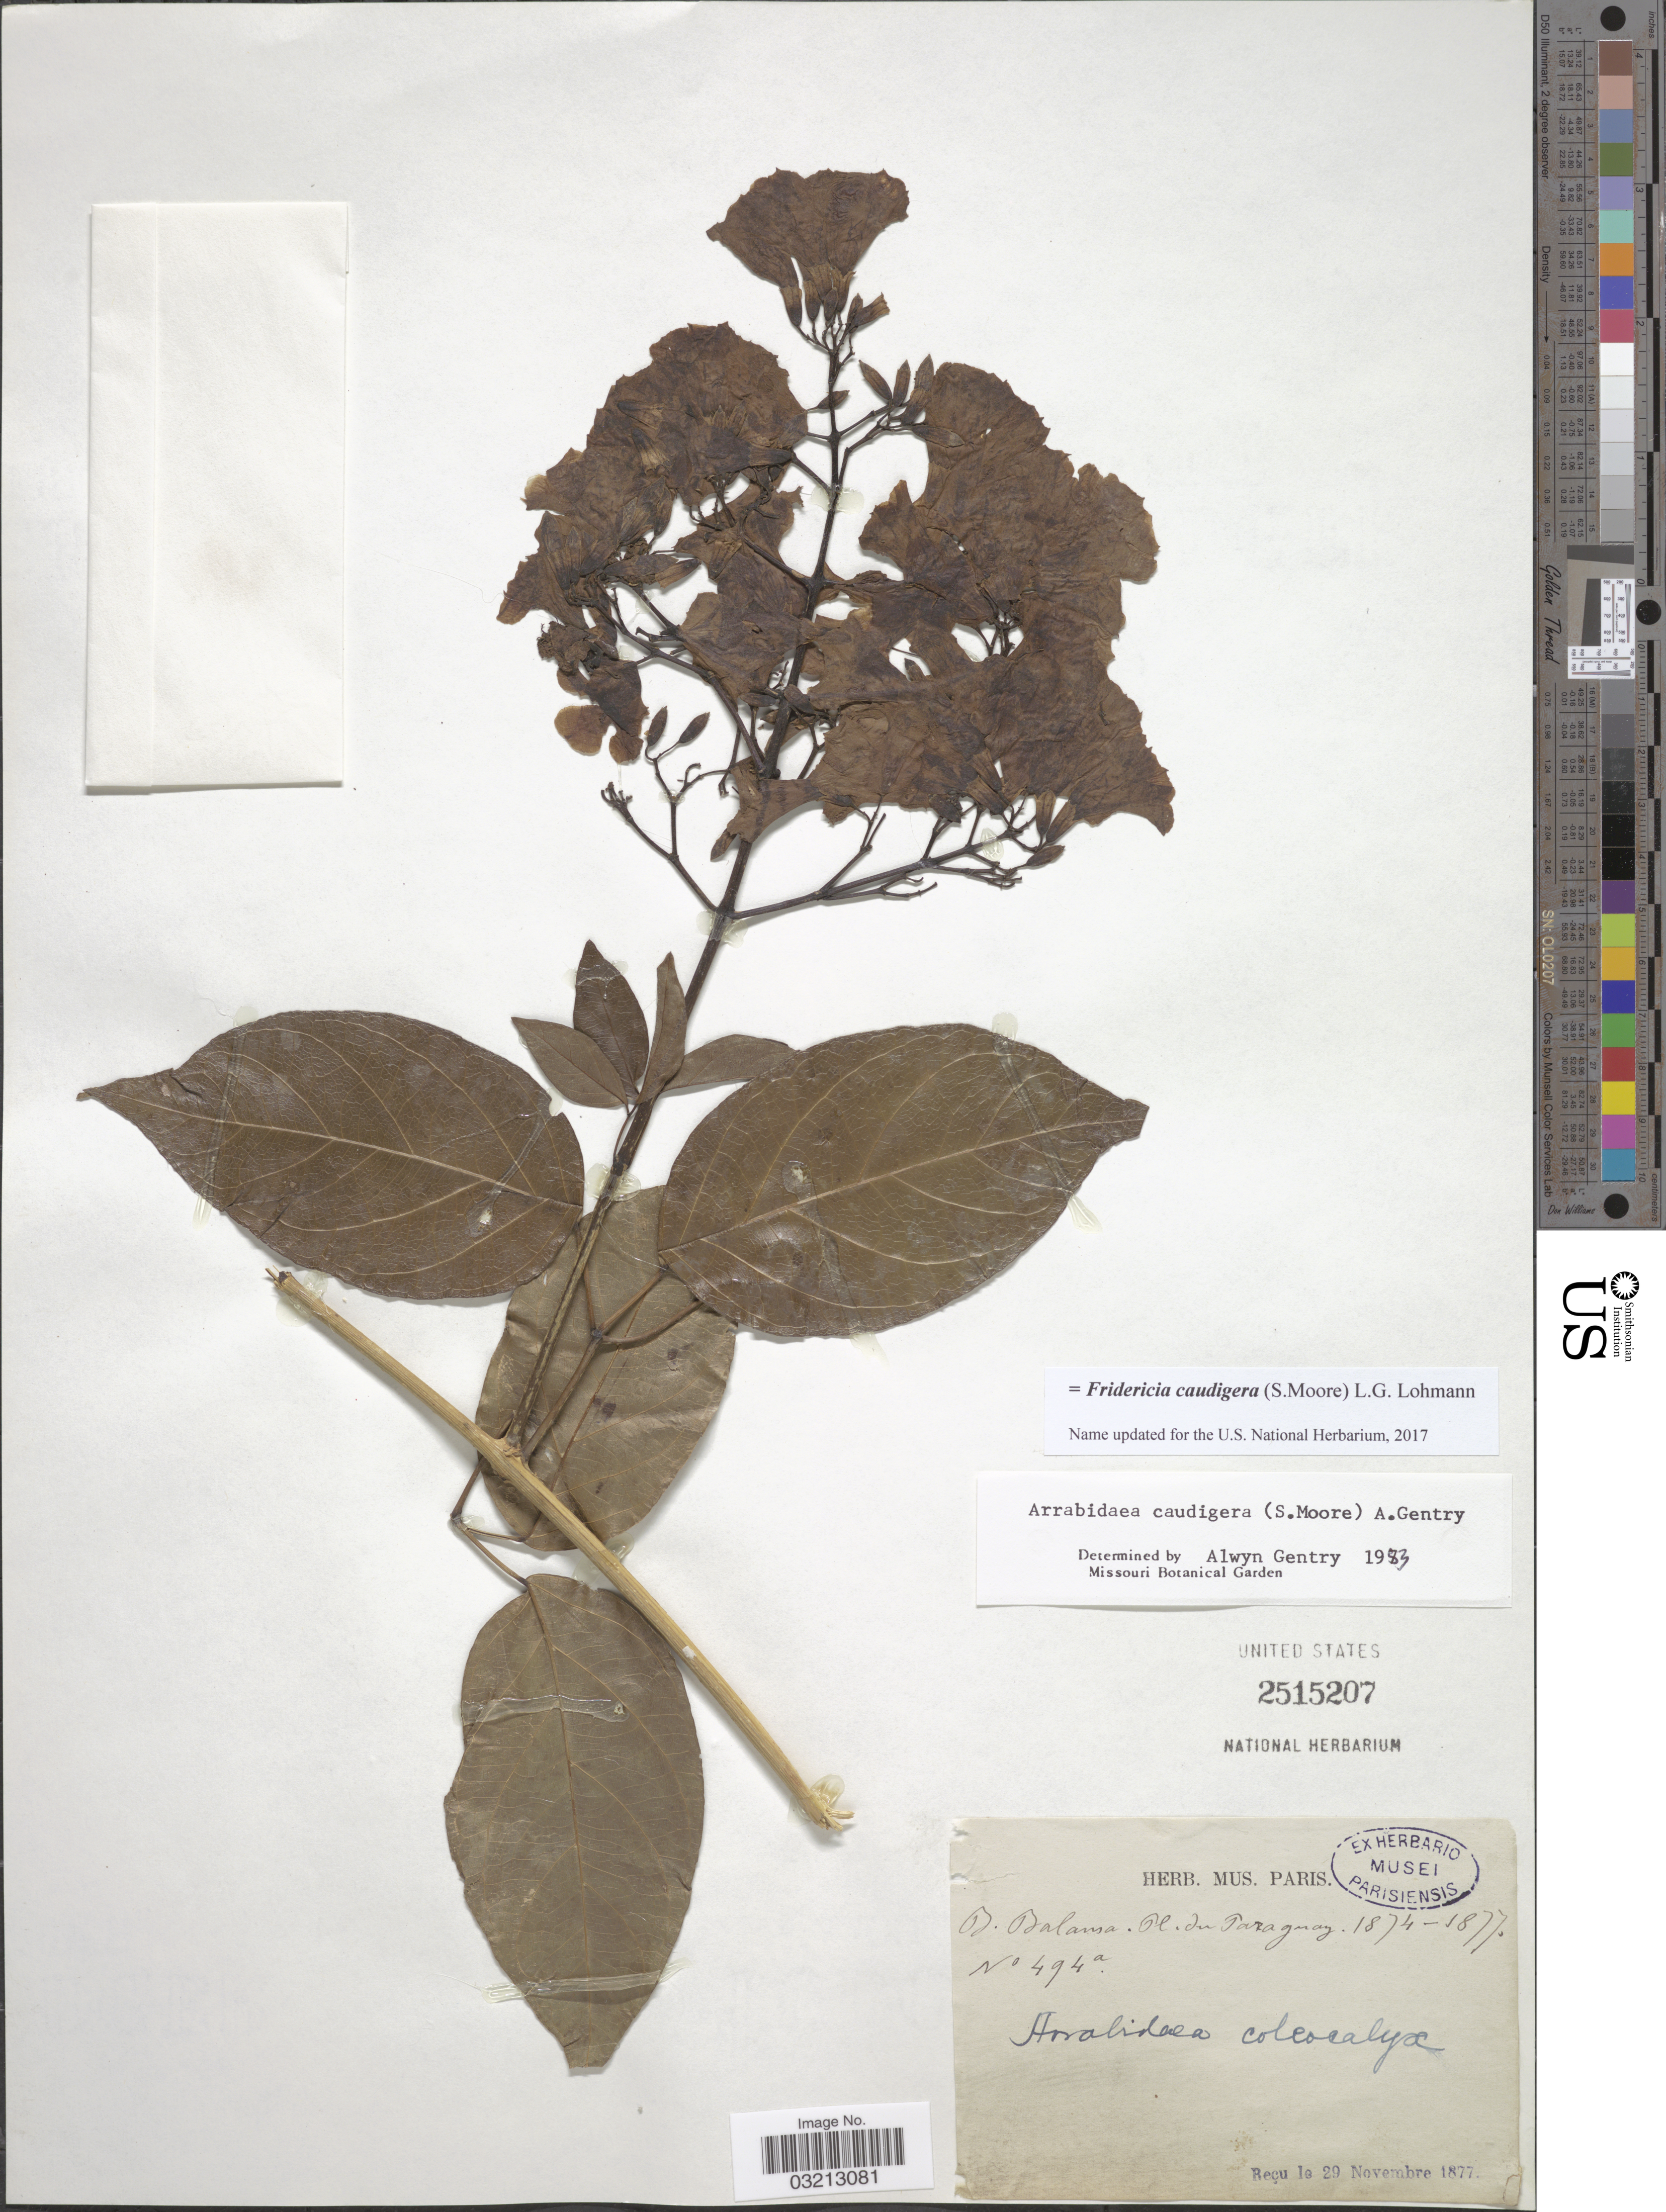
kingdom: Plantae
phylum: Tracheophyta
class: Magnoliopsida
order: Lamiales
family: Bignoniaceae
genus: Fridericia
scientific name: Fridericia caudigera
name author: (S. Moore) L.G. Lohmann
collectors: B. Balansa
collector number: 494a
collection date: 1874/1877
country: Paraguay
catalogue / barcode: US 2515207